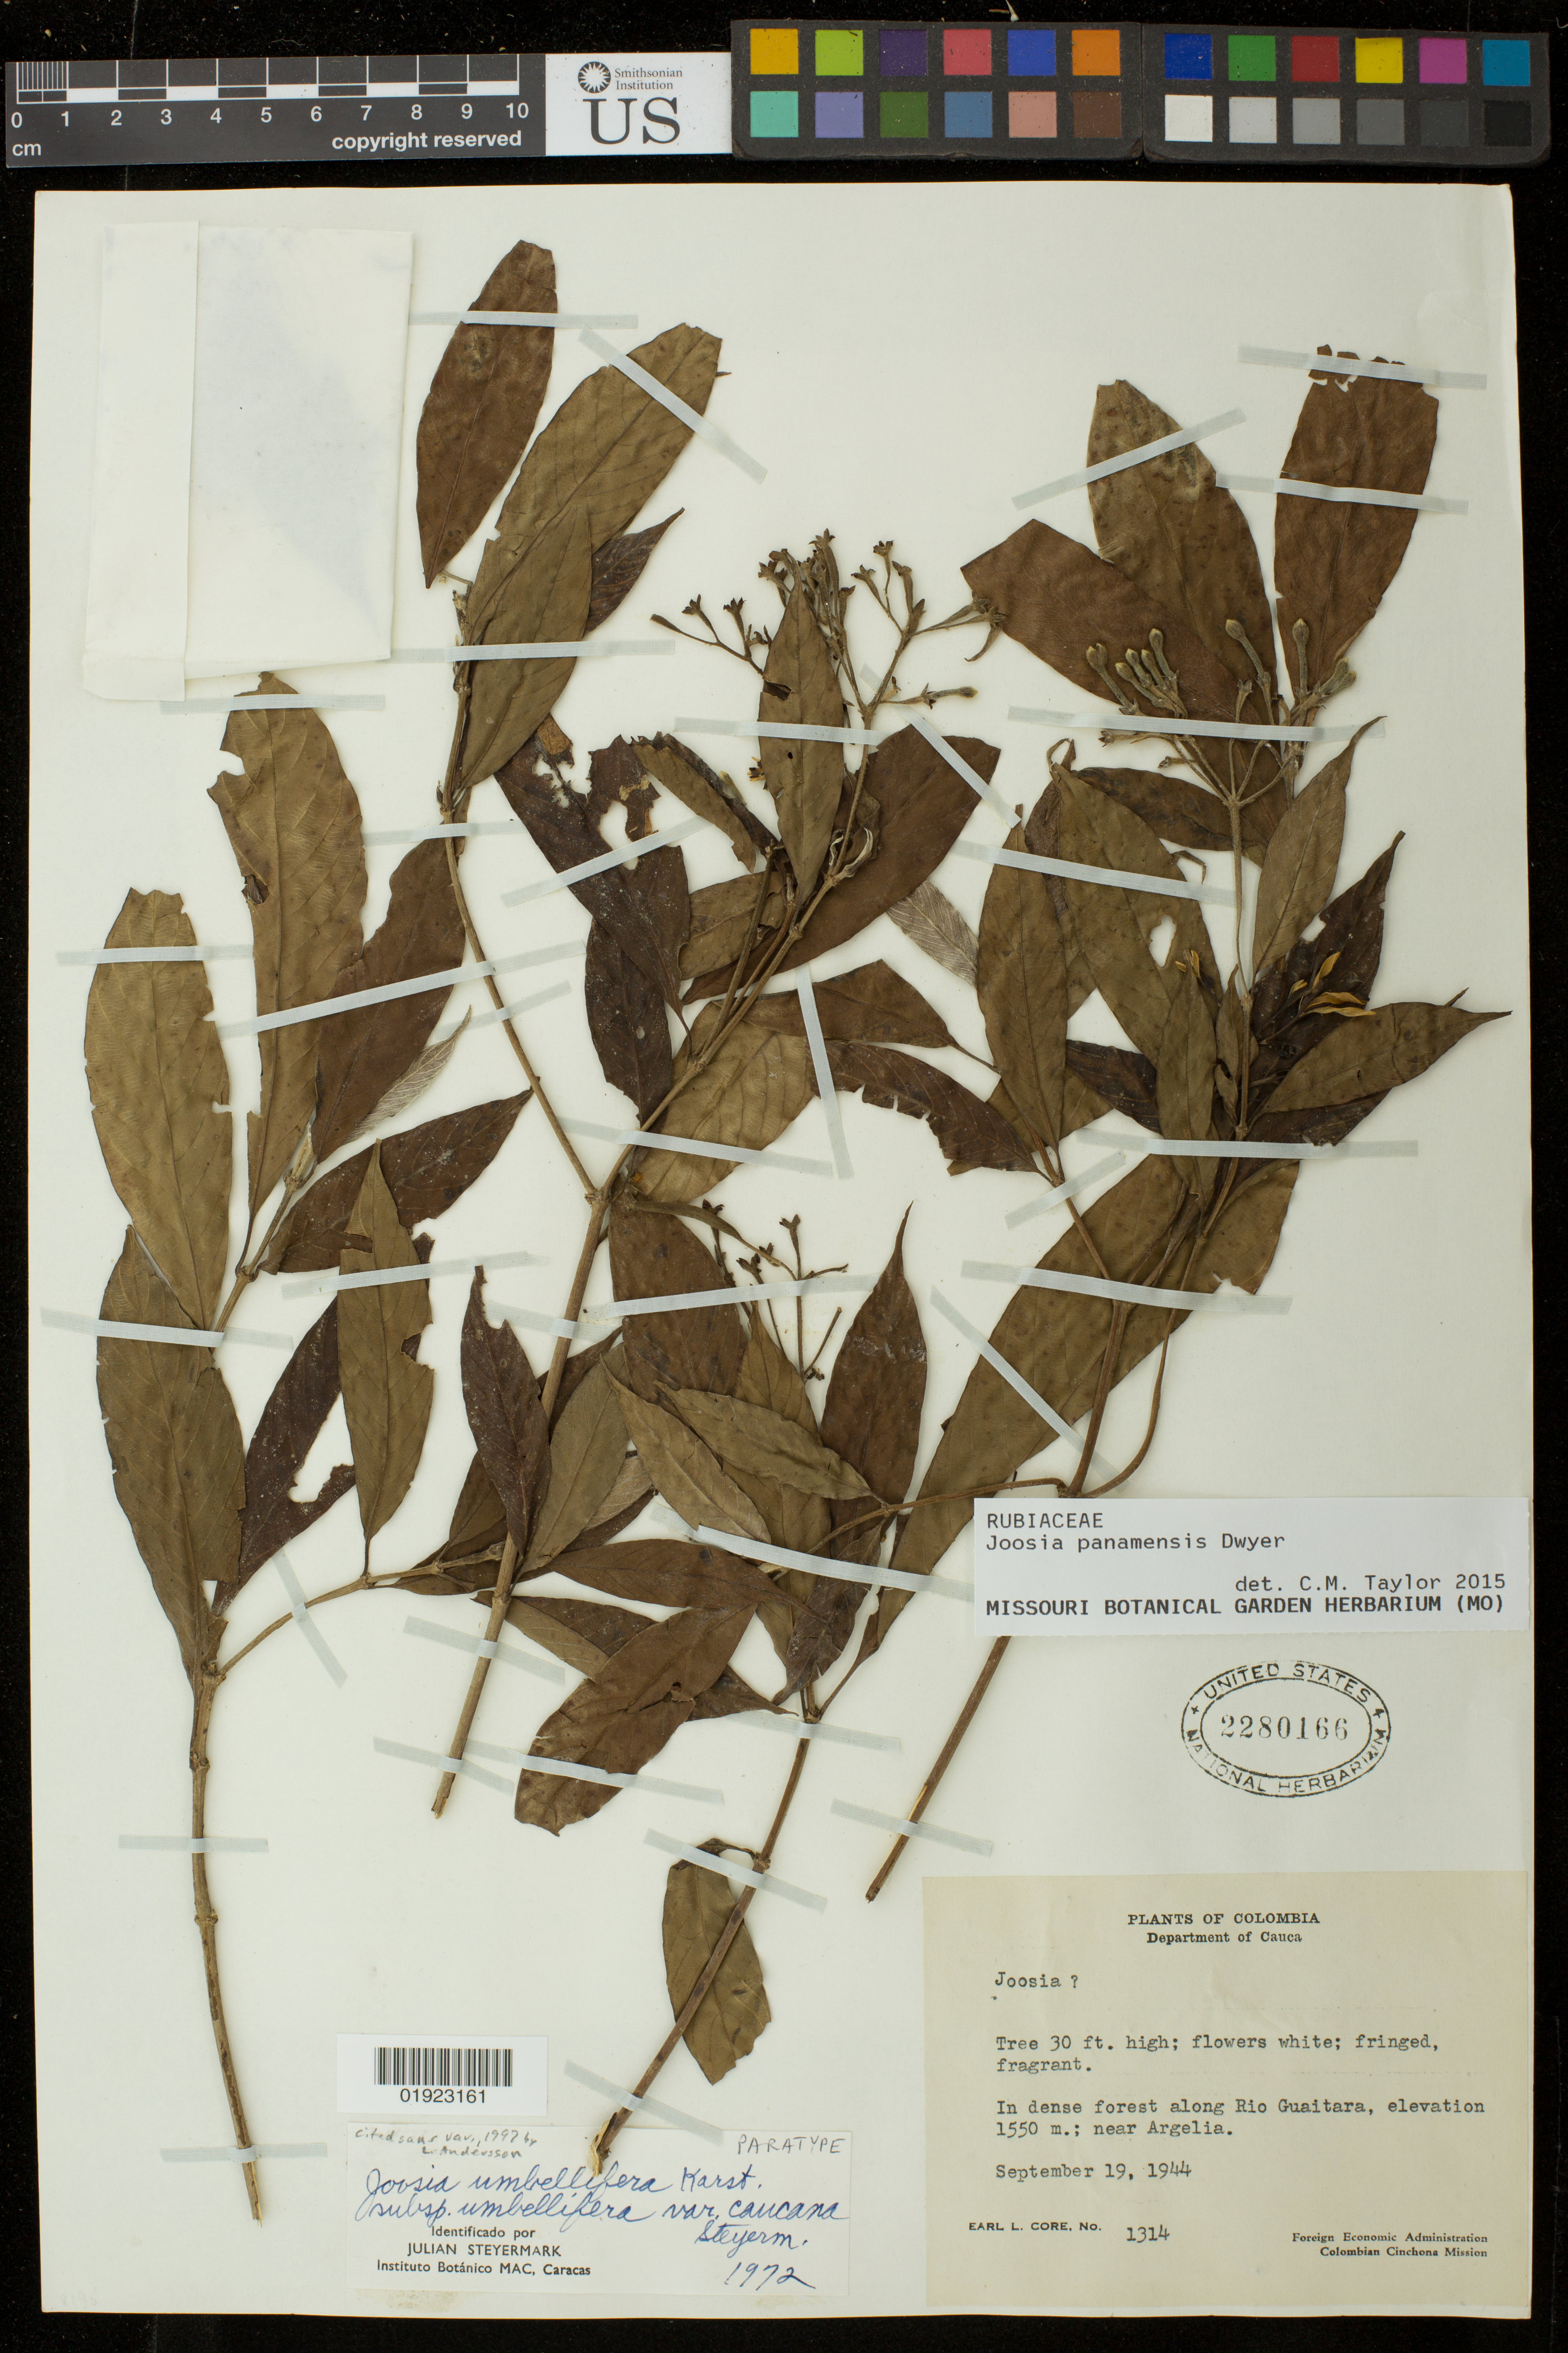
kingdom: Plantae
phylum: Tracheophyta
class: Magnoliopsida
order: Gentianales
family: Rubiaceae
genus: Joosia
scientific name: Joosia panamensis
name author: Dwyer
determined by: Taylor, Charlotte M.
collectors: E. L. Core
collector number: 1314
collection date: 1944-09-19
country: Colombia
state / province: Cauca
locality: Rio Guaitara, near Argelia.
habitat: Dense forest.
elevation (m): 1550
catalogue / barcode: US 2280166